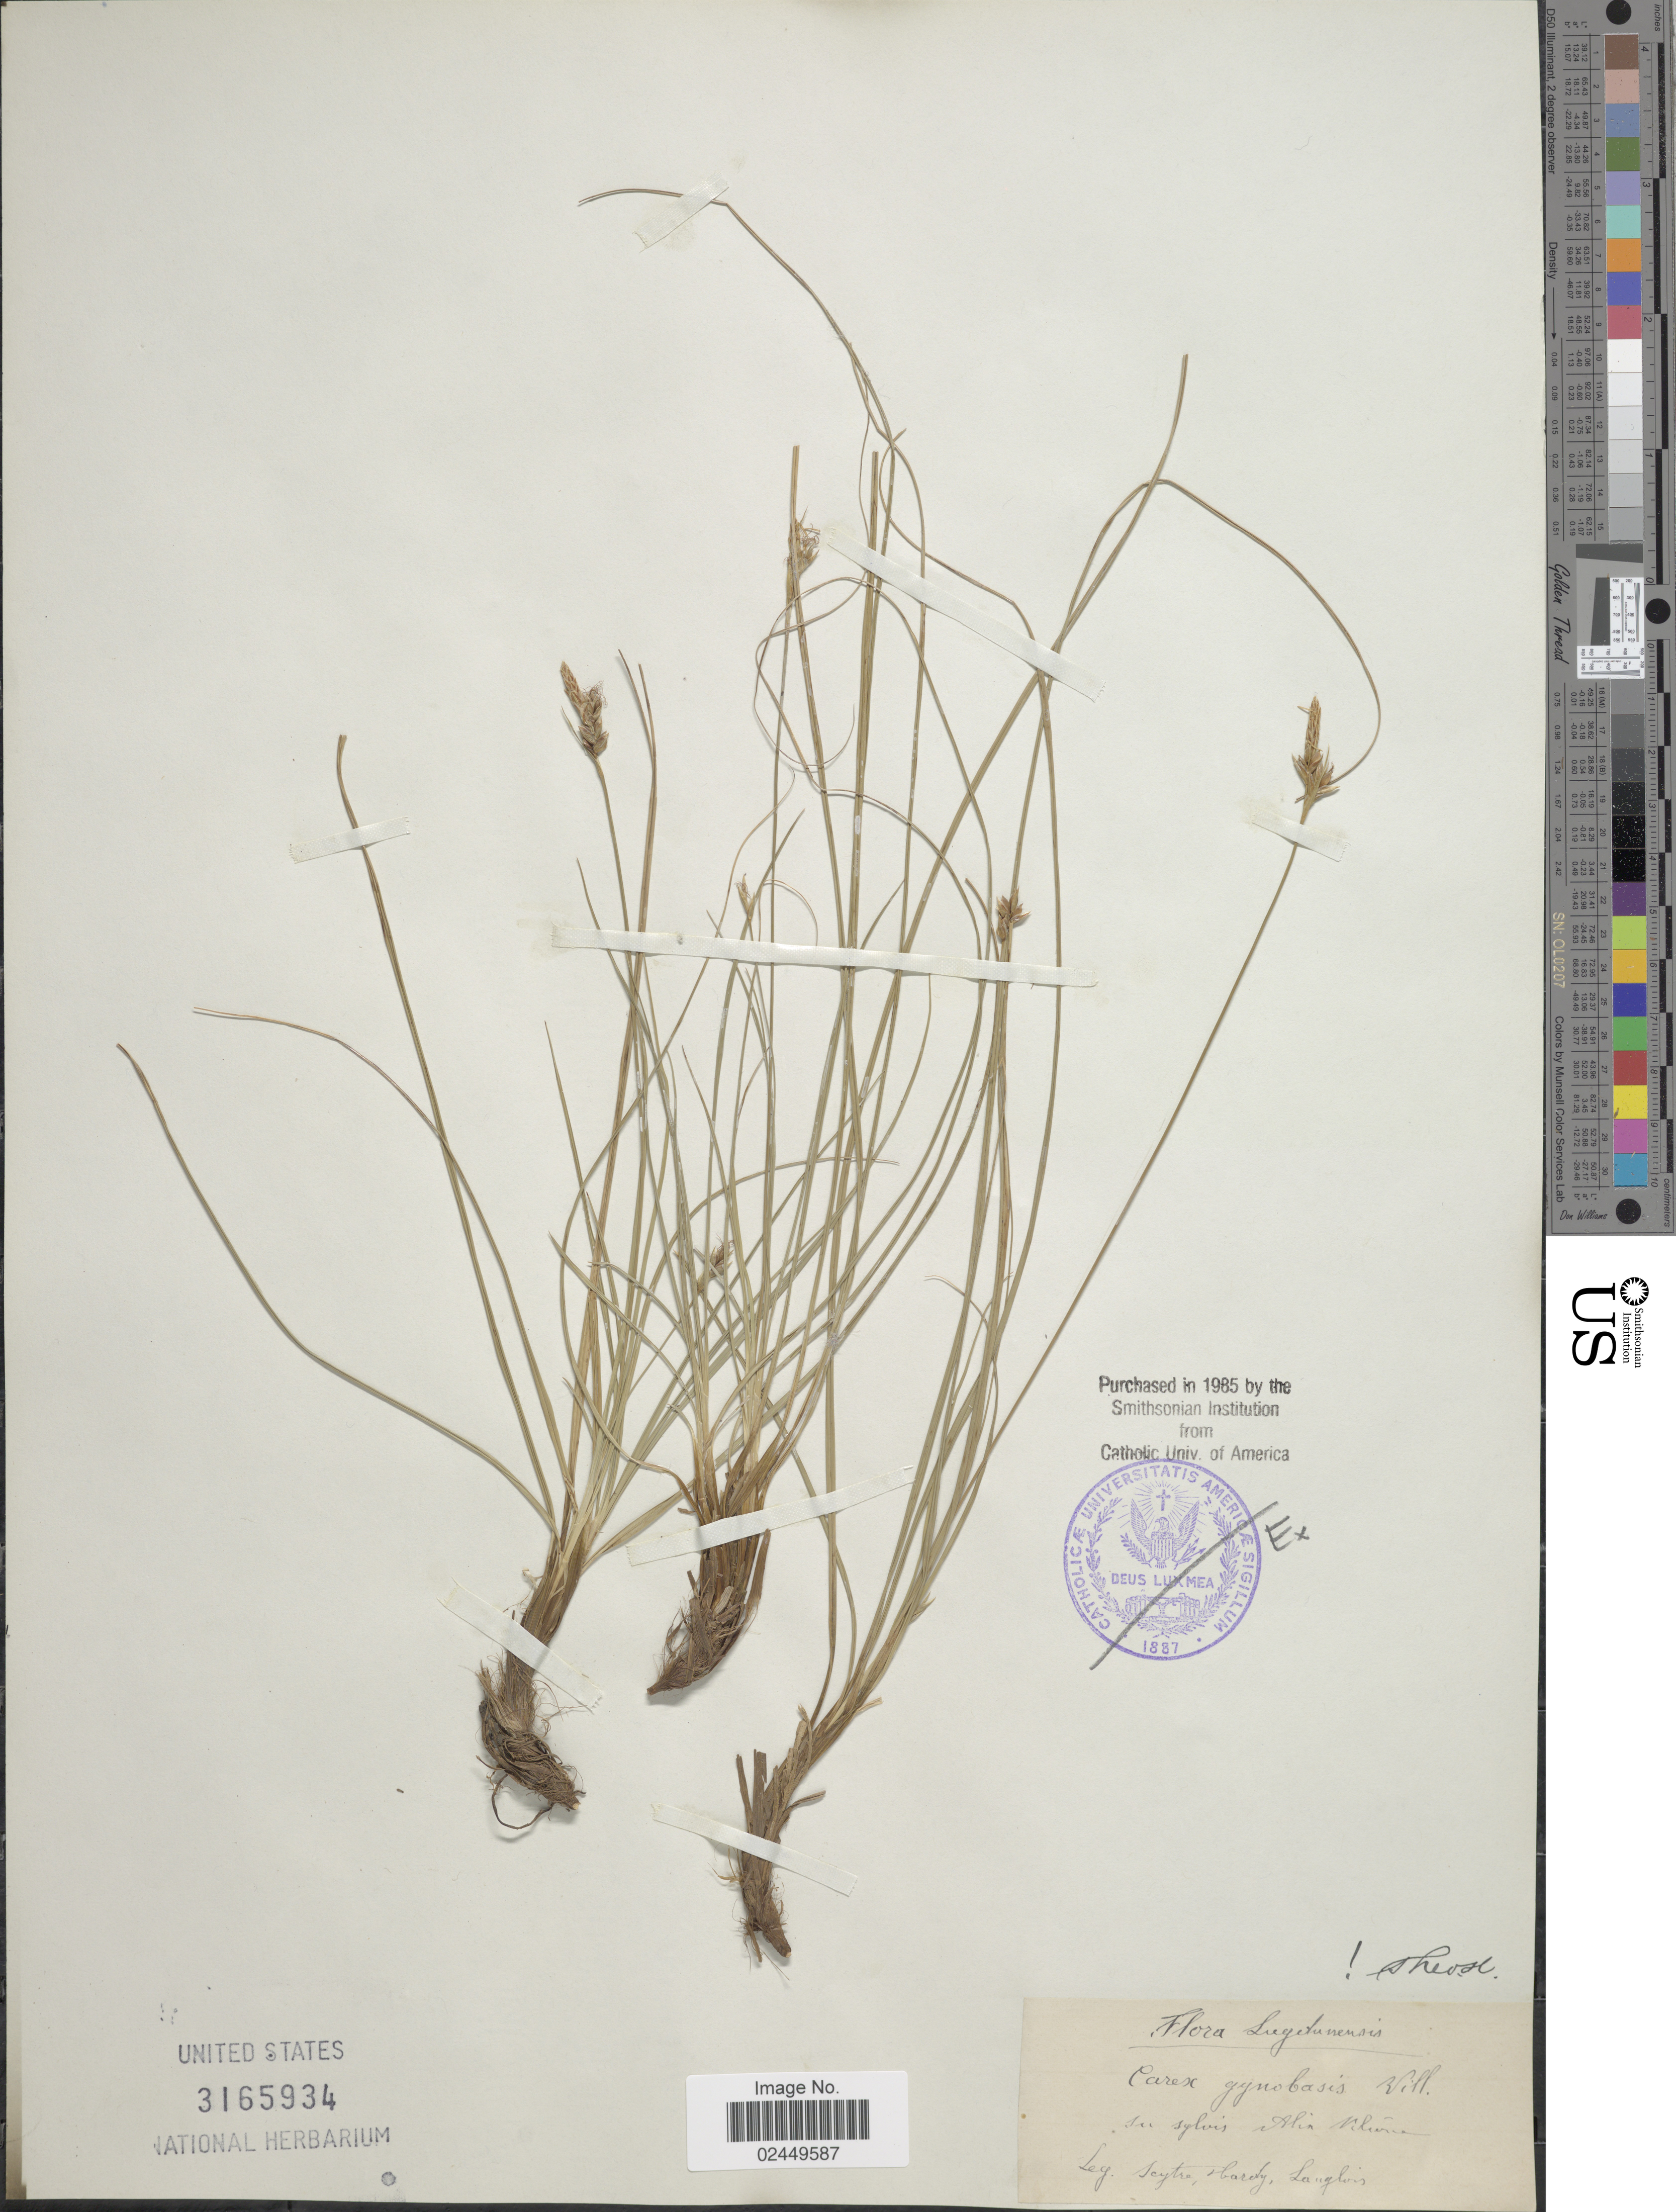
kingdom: Plantae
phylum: Tracheophyta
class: Liliopsida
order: Poales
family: Cyperaceae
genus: Carex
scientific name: Carex halleriana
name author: Asso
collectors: Seytre, -. Hardy & Langlois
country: France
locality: In sylvis Alia Rhine [interpreted]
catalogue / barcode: US 3165934